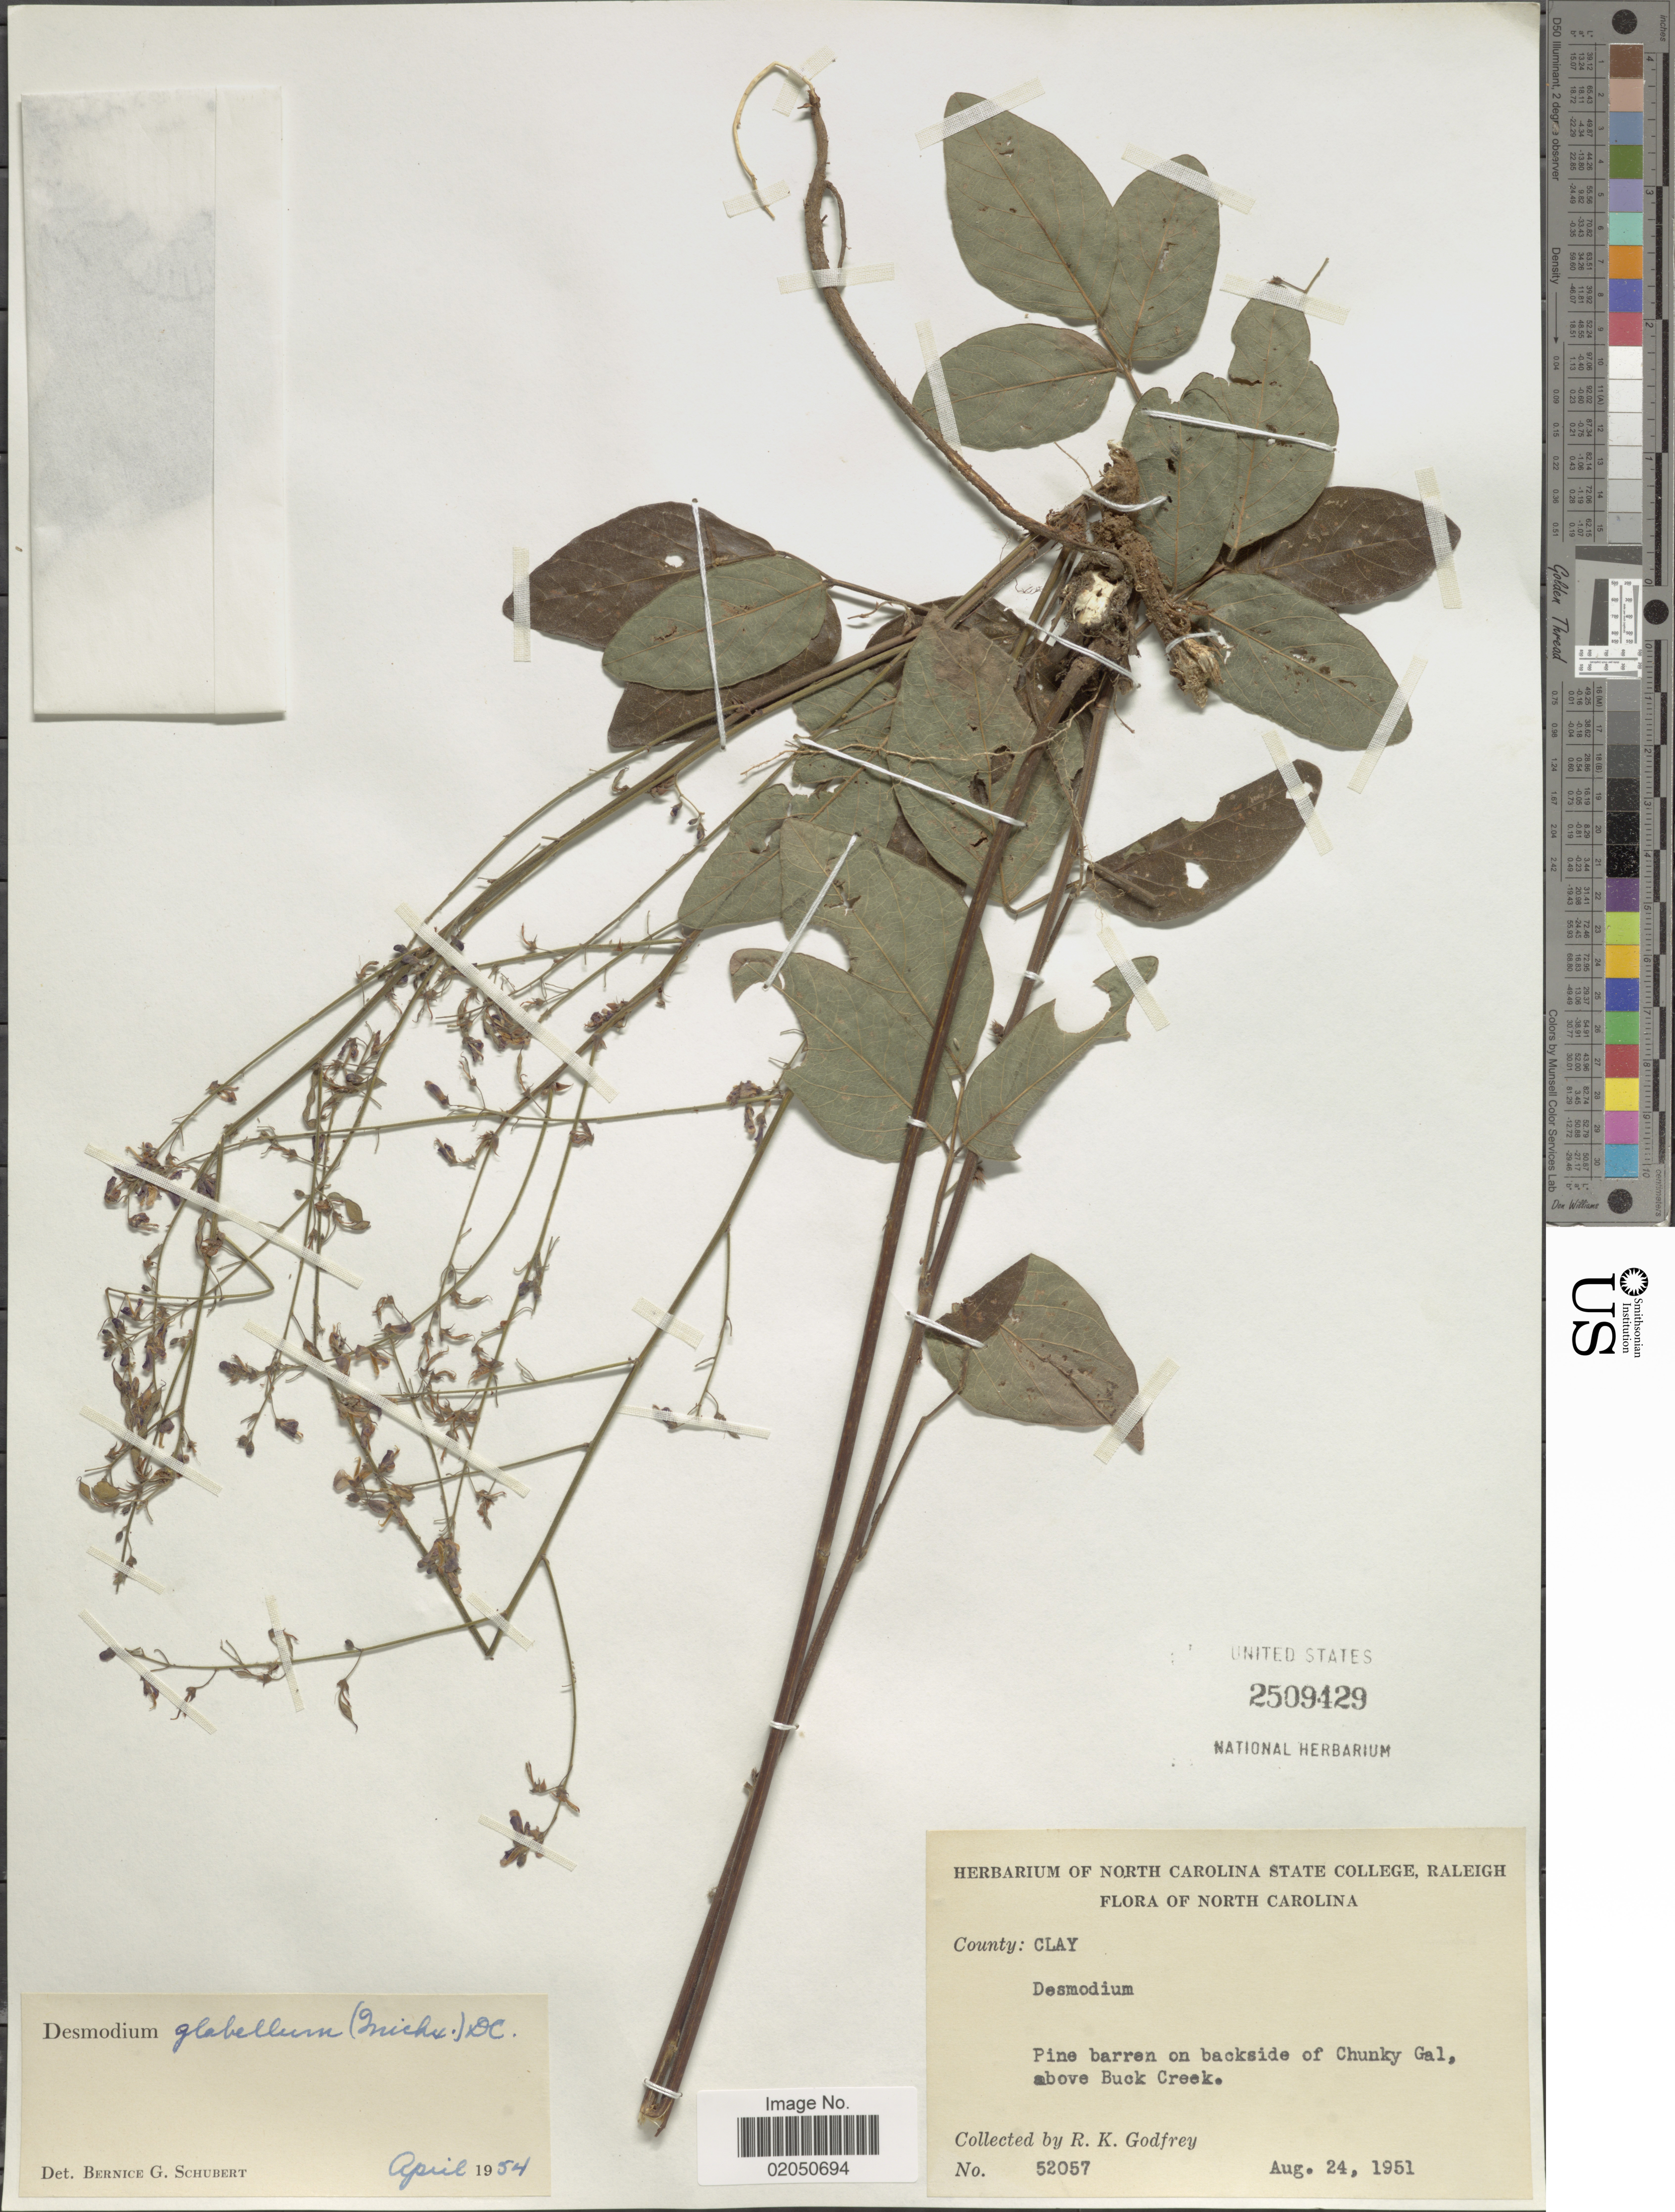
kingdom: Plantae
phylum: Tracheophyta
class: Magnoliopsida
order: Fabales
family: Fabaceae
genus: Desmodium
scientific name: Desmodium glabellum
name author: (Michx.) DC.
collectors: R. K. Godfrey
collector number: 52057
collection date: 1951-08-24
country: United States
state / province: North Carolina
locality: County: Clay, Pine barren on backside of Chunky Gal, above Buck Creek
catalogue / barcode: US 2509429